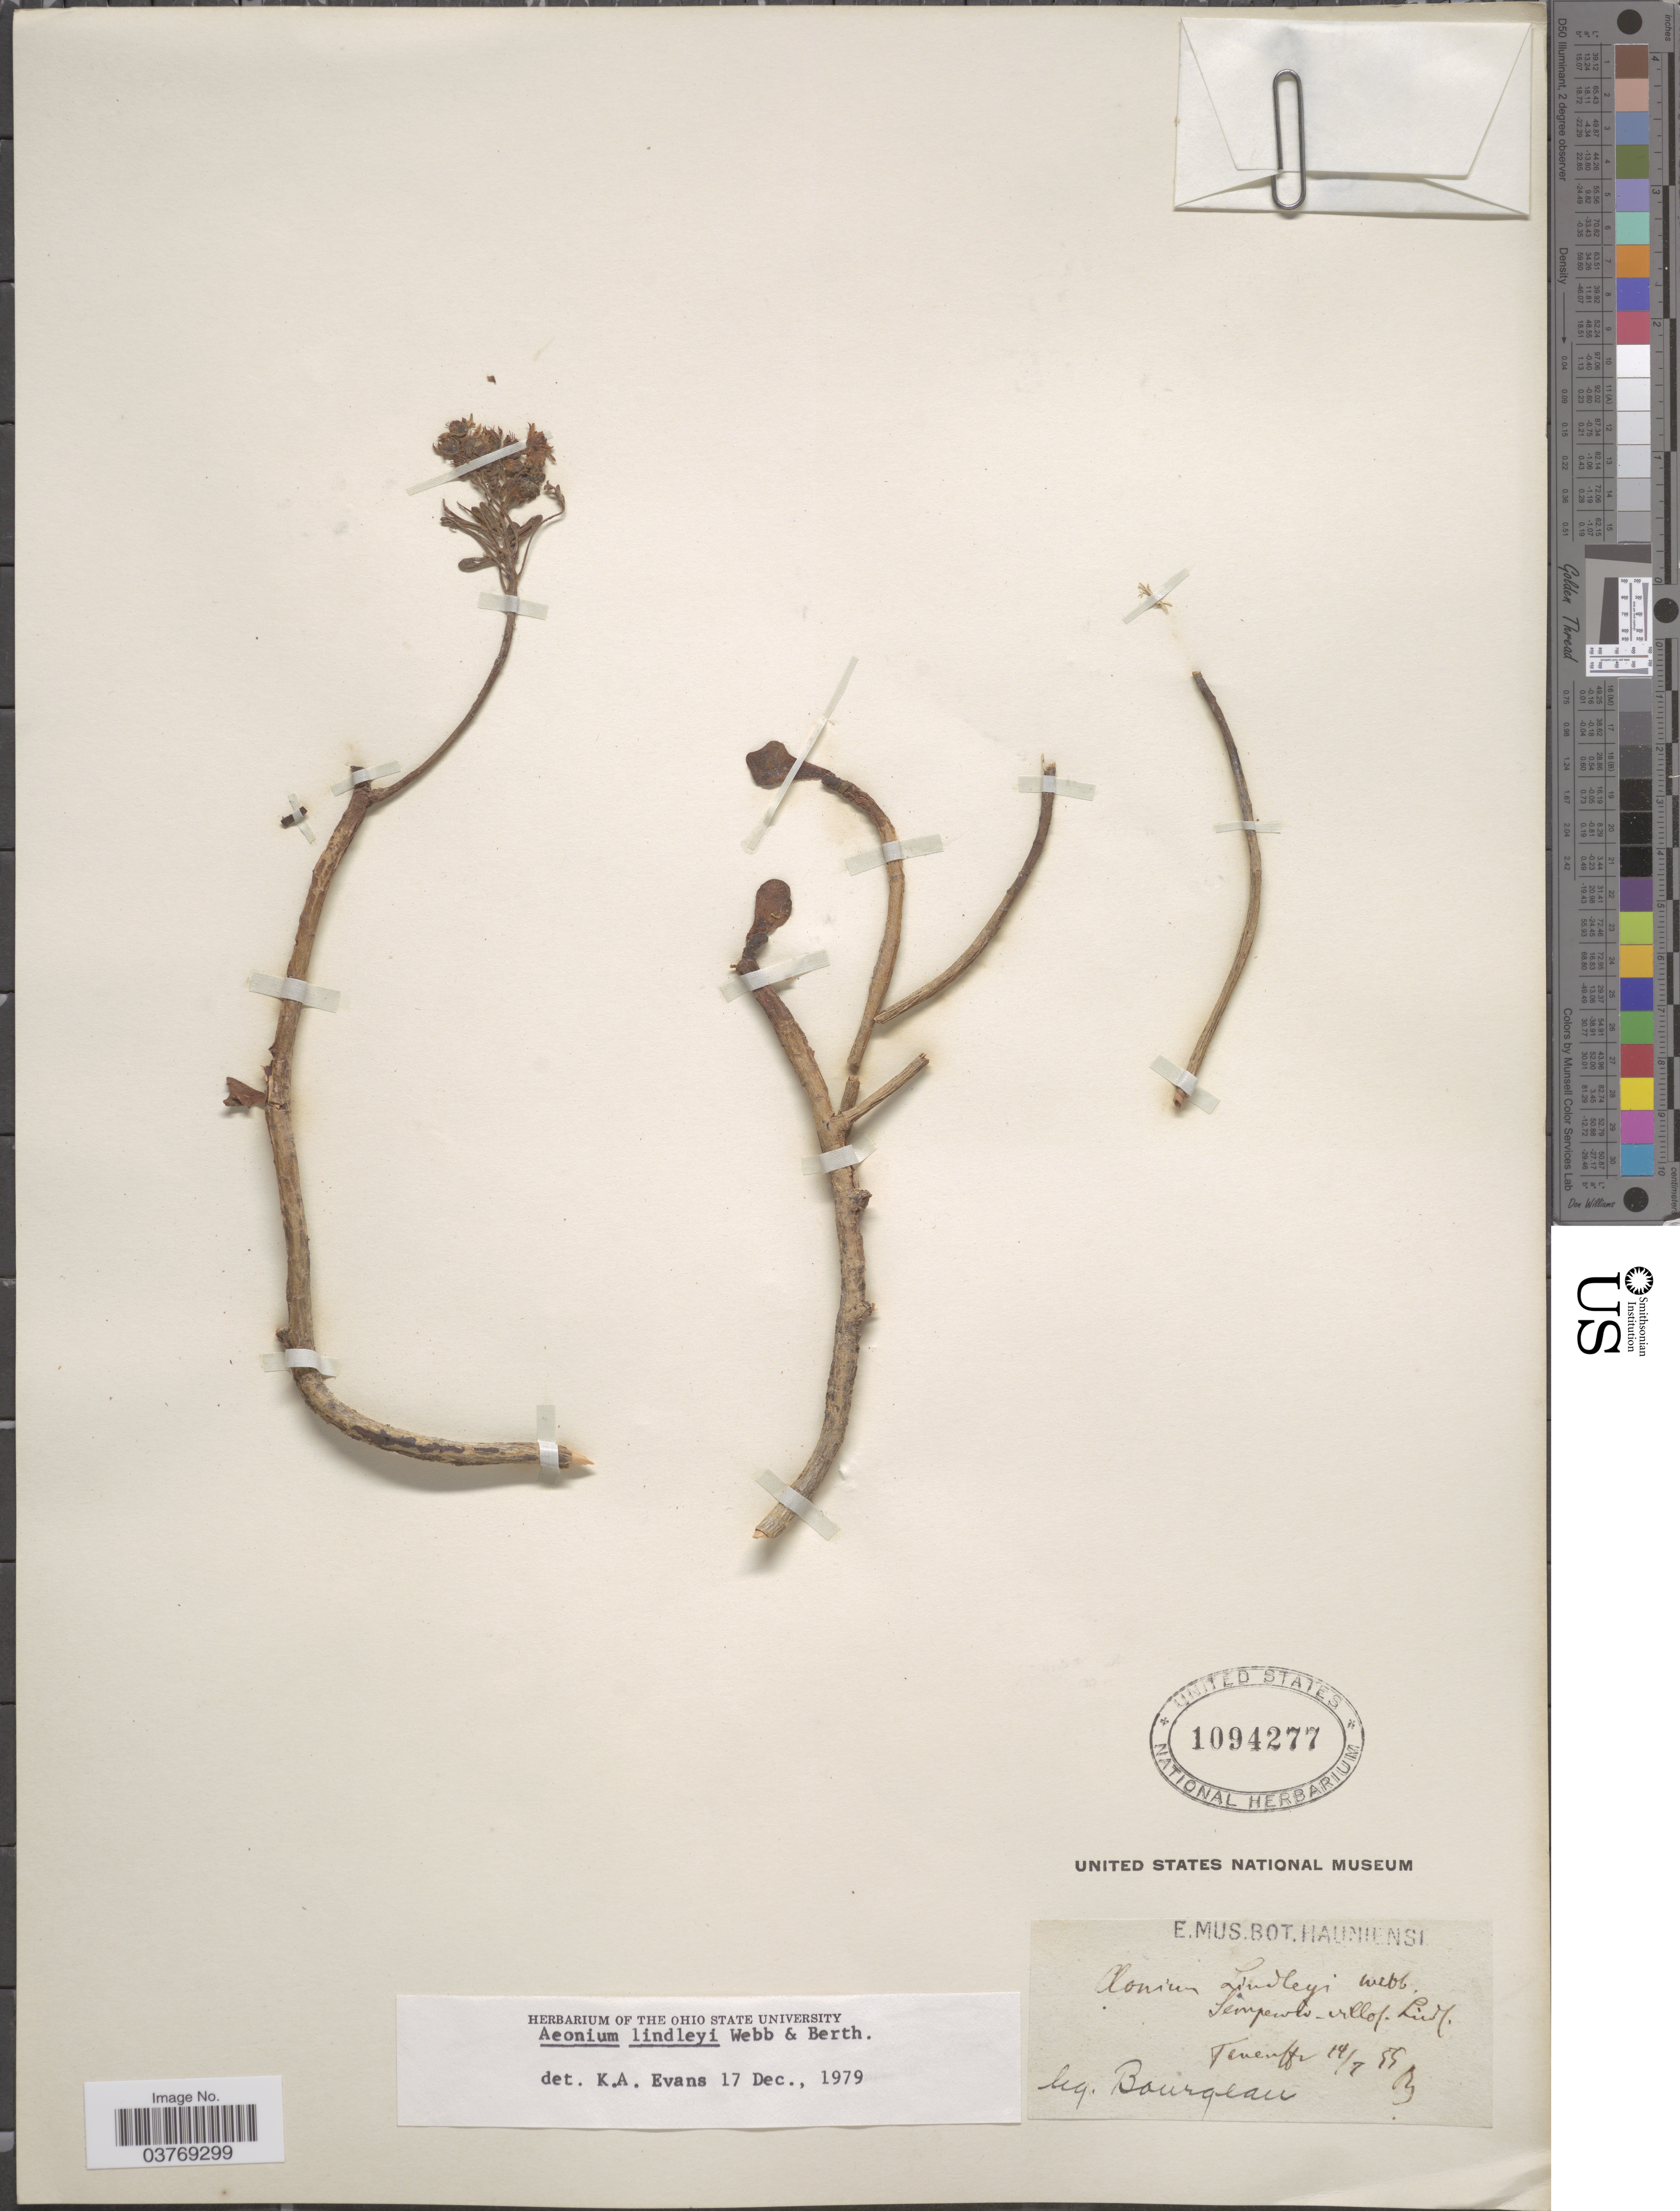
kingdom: Plantae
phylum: Tracheophyta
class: Magnoliopsida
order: Saxifragales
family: Crassulaceae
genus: Aeonium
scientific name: Aeonium lindleyi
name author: Webb & Berthel.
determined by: Evans, K.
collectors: -. Bourgeau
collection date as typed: Transcribed d/m/y: 14/7/55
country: Spain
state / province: Canarias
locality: Teneriffe.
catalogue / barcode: US 1094277